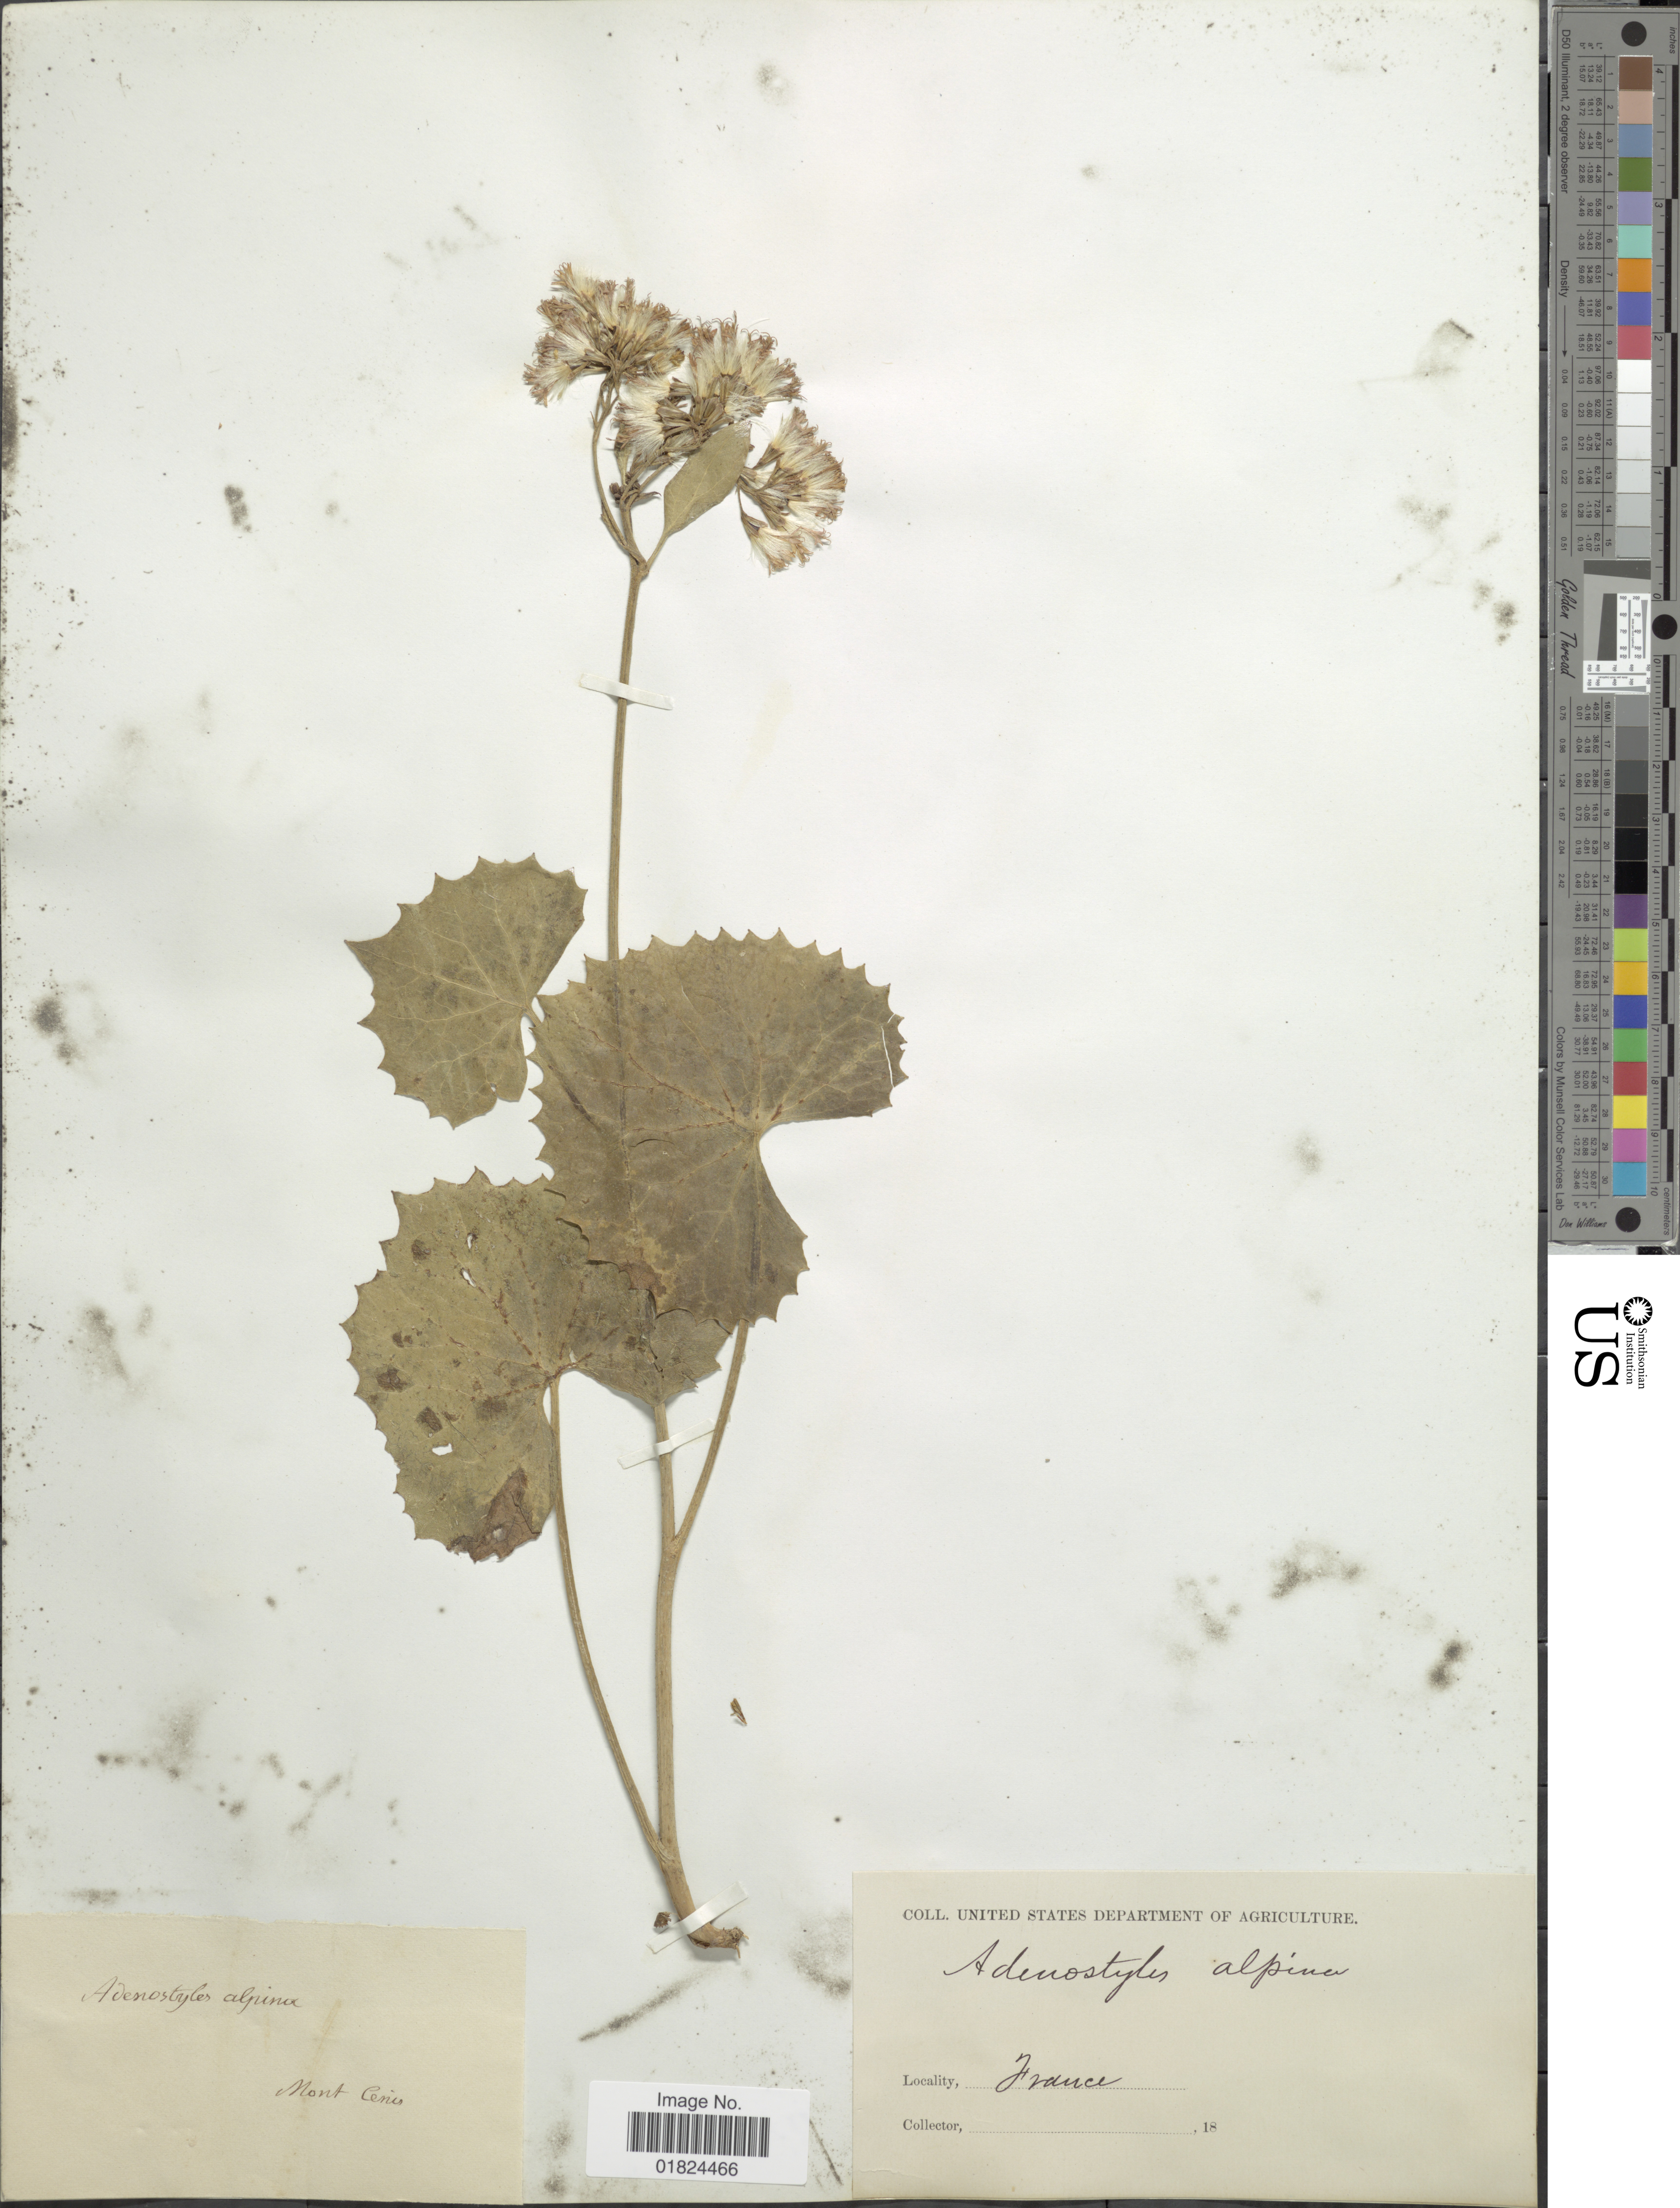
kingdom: Plantae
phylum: Tracheophyta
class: Magnoliopsida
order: Asterales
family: Asteraceae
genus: Adenostyles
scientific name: Adenostyles alpina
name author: (L.) Williams & Fingerh.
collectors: Facchini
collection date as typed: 18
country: France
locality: Mont Cenis. [interpreted]